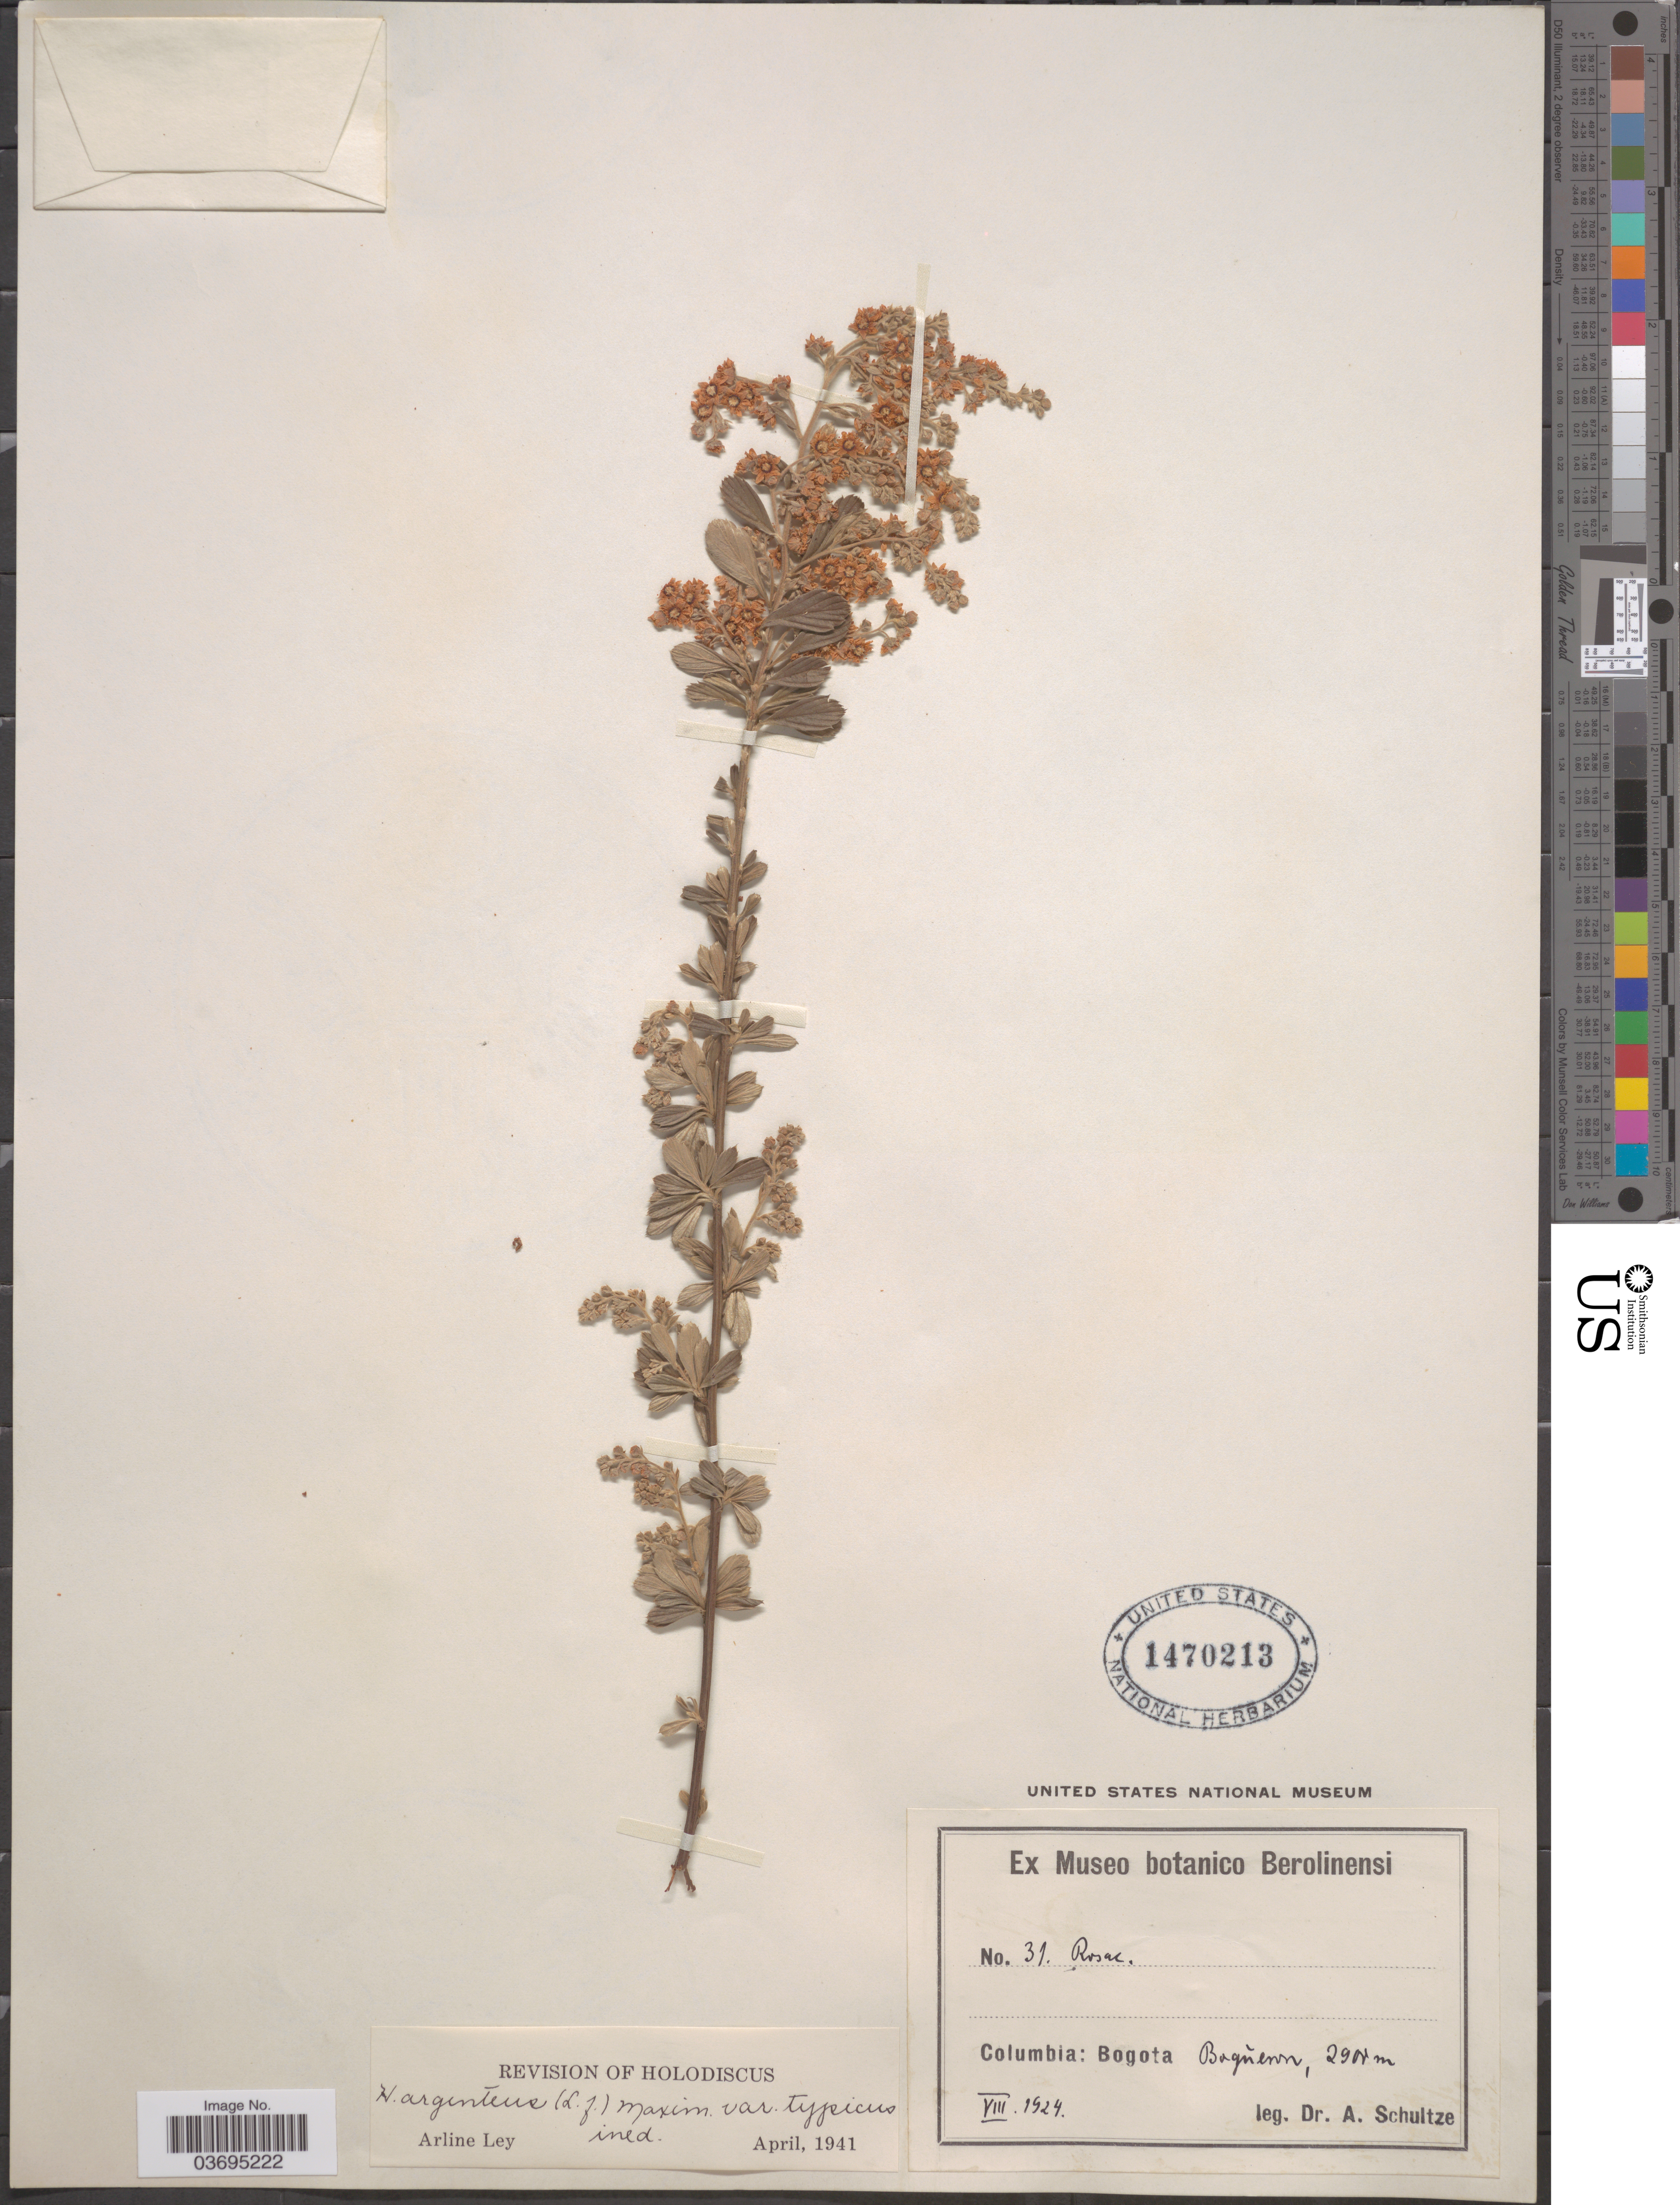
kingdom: Plantae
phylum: Tracheophyta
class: Magnoliopsida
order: Rosales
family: Rosaceae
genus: Holodiscus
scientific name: Holodiscus argenteus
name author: (L. f.) Maxim.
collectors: A. Schultze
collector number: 31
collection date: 1924-08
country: Colombia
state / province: Bogota D.C.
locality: Bogota Boqúeron.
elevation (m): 2900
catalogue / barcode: US 1470213